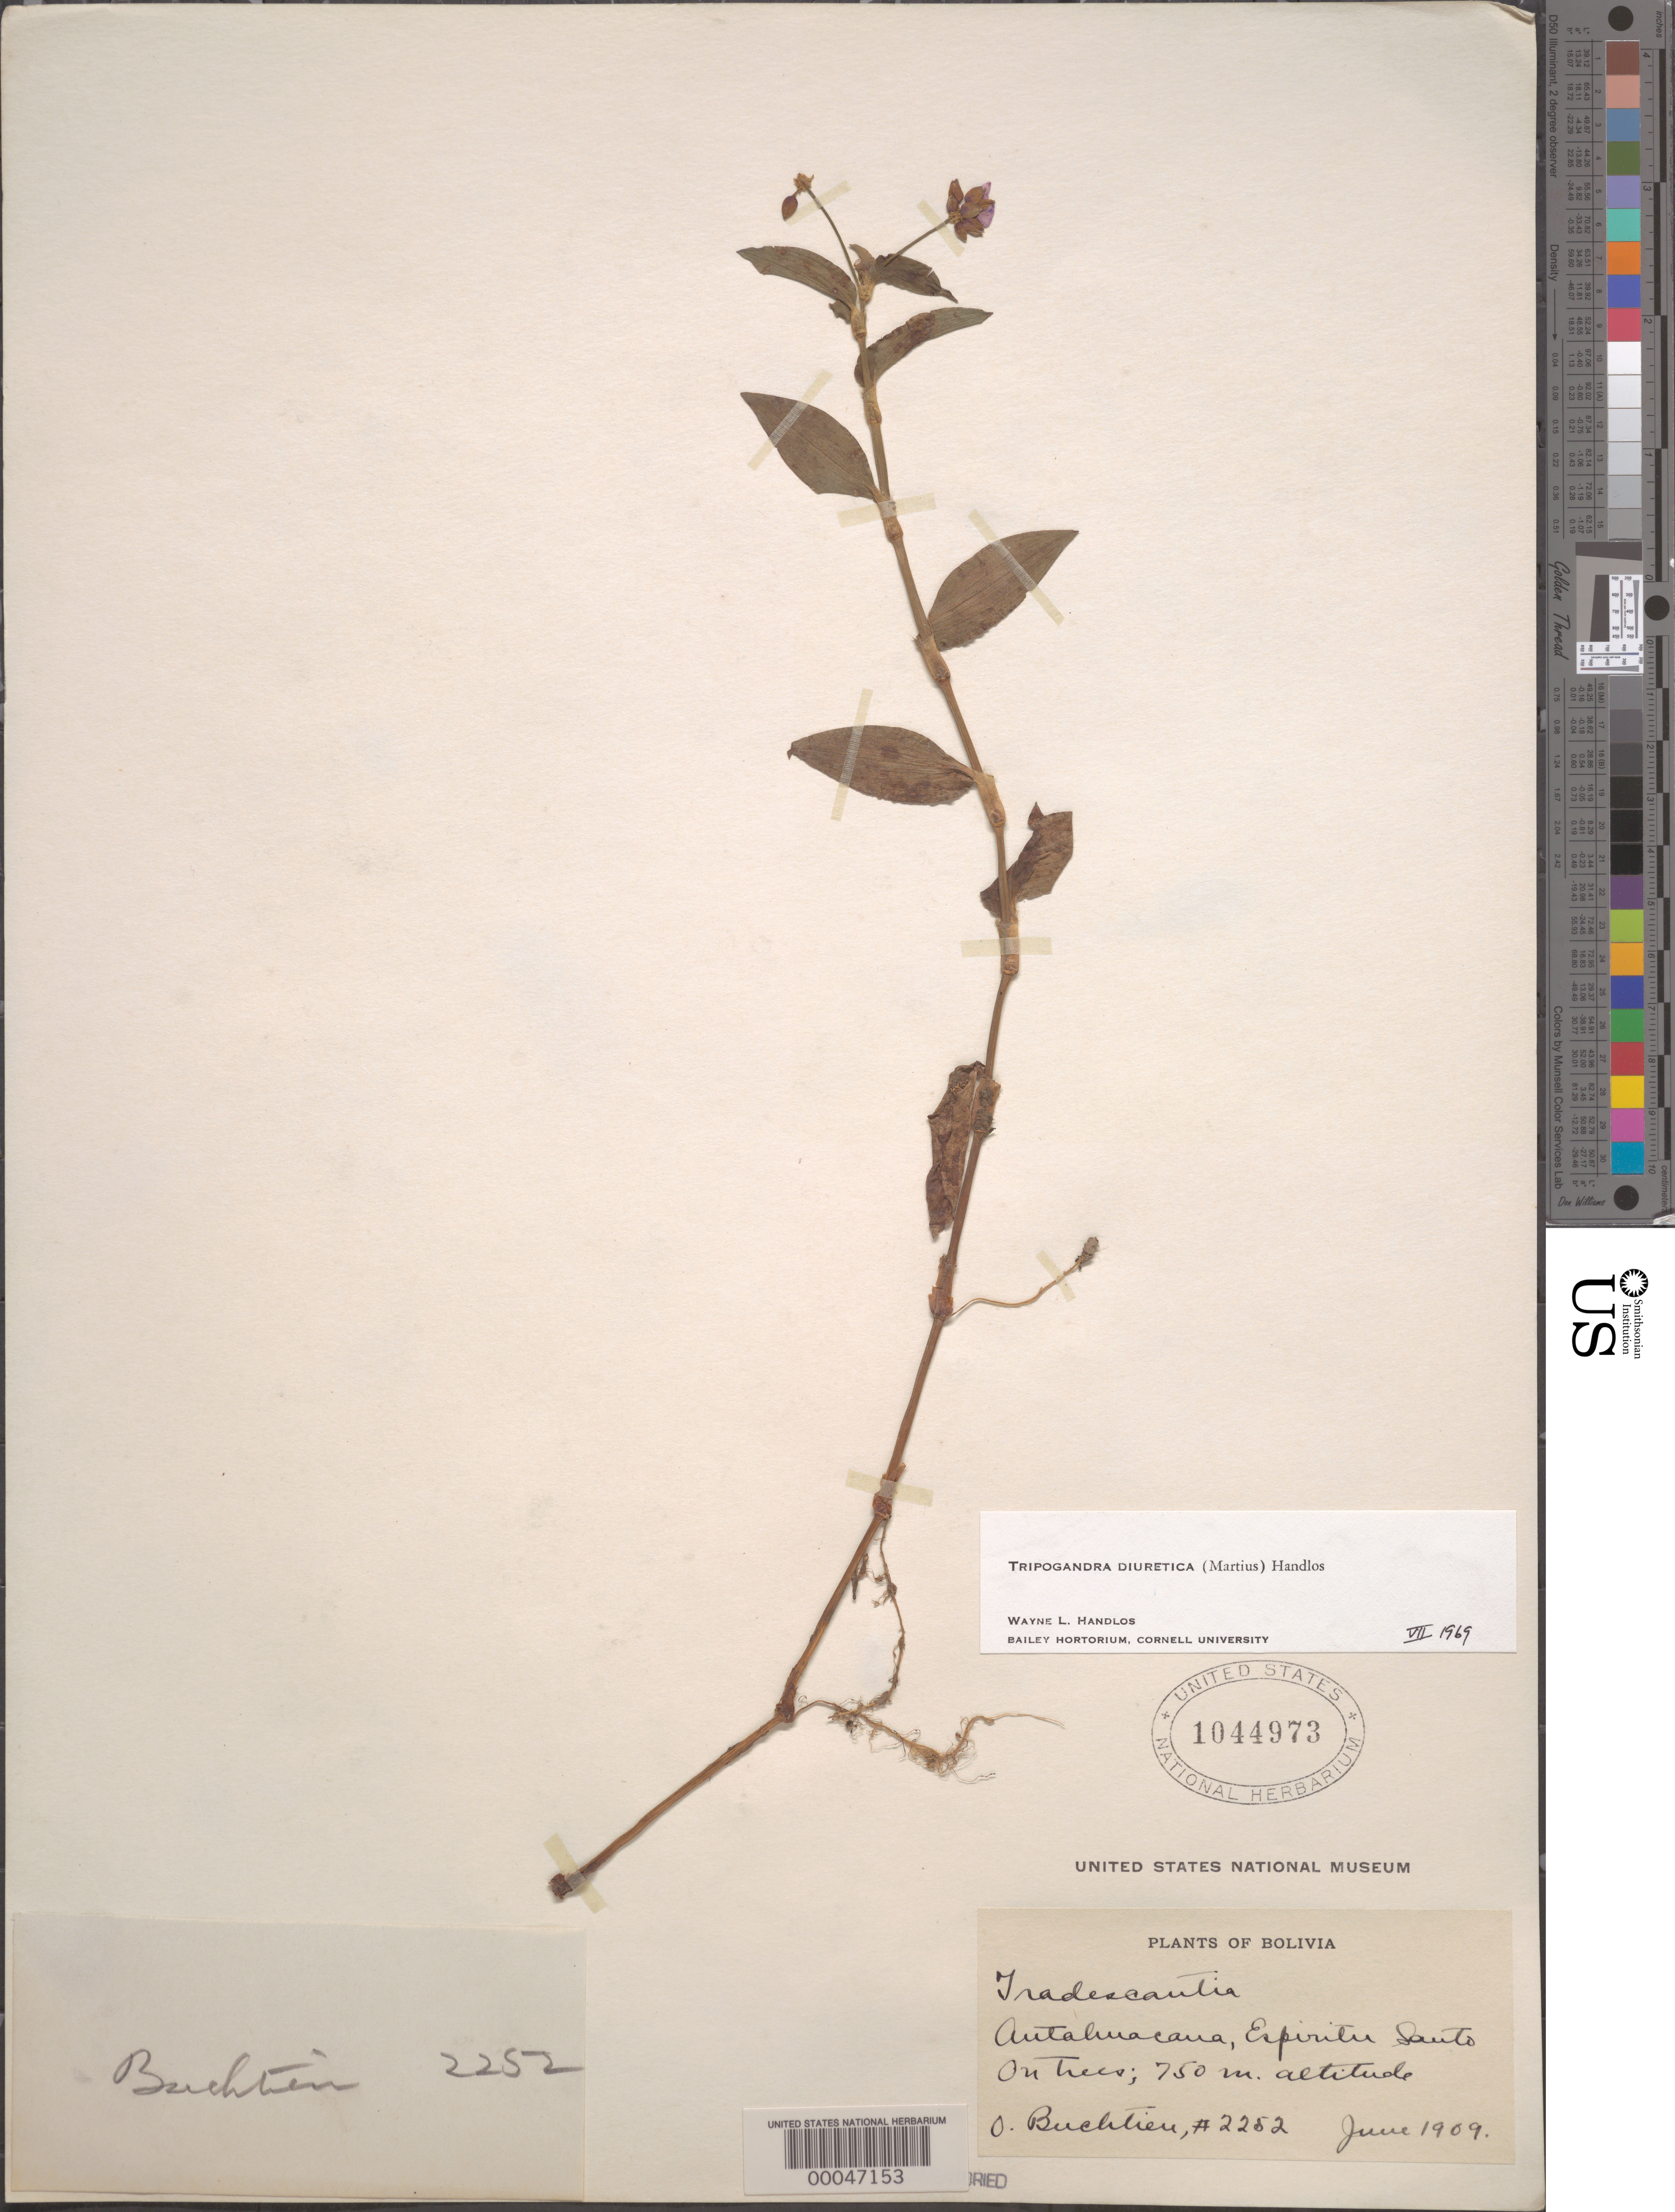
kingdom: Plantae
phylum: Tracheophyta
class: Liliopsida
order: Commelinales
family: Commelinaceae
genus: Tripogandra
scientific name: Tripogandra diuretica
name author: (Mart.) Handlos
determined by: Handlos, W. L.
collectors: O. Buchtien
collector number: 2252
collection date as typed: Jun 1909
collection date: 1909-06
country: Bolivia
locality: AntalmaCana, Espirito Santo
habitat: On trees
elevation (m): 750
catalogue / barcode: US 1044973